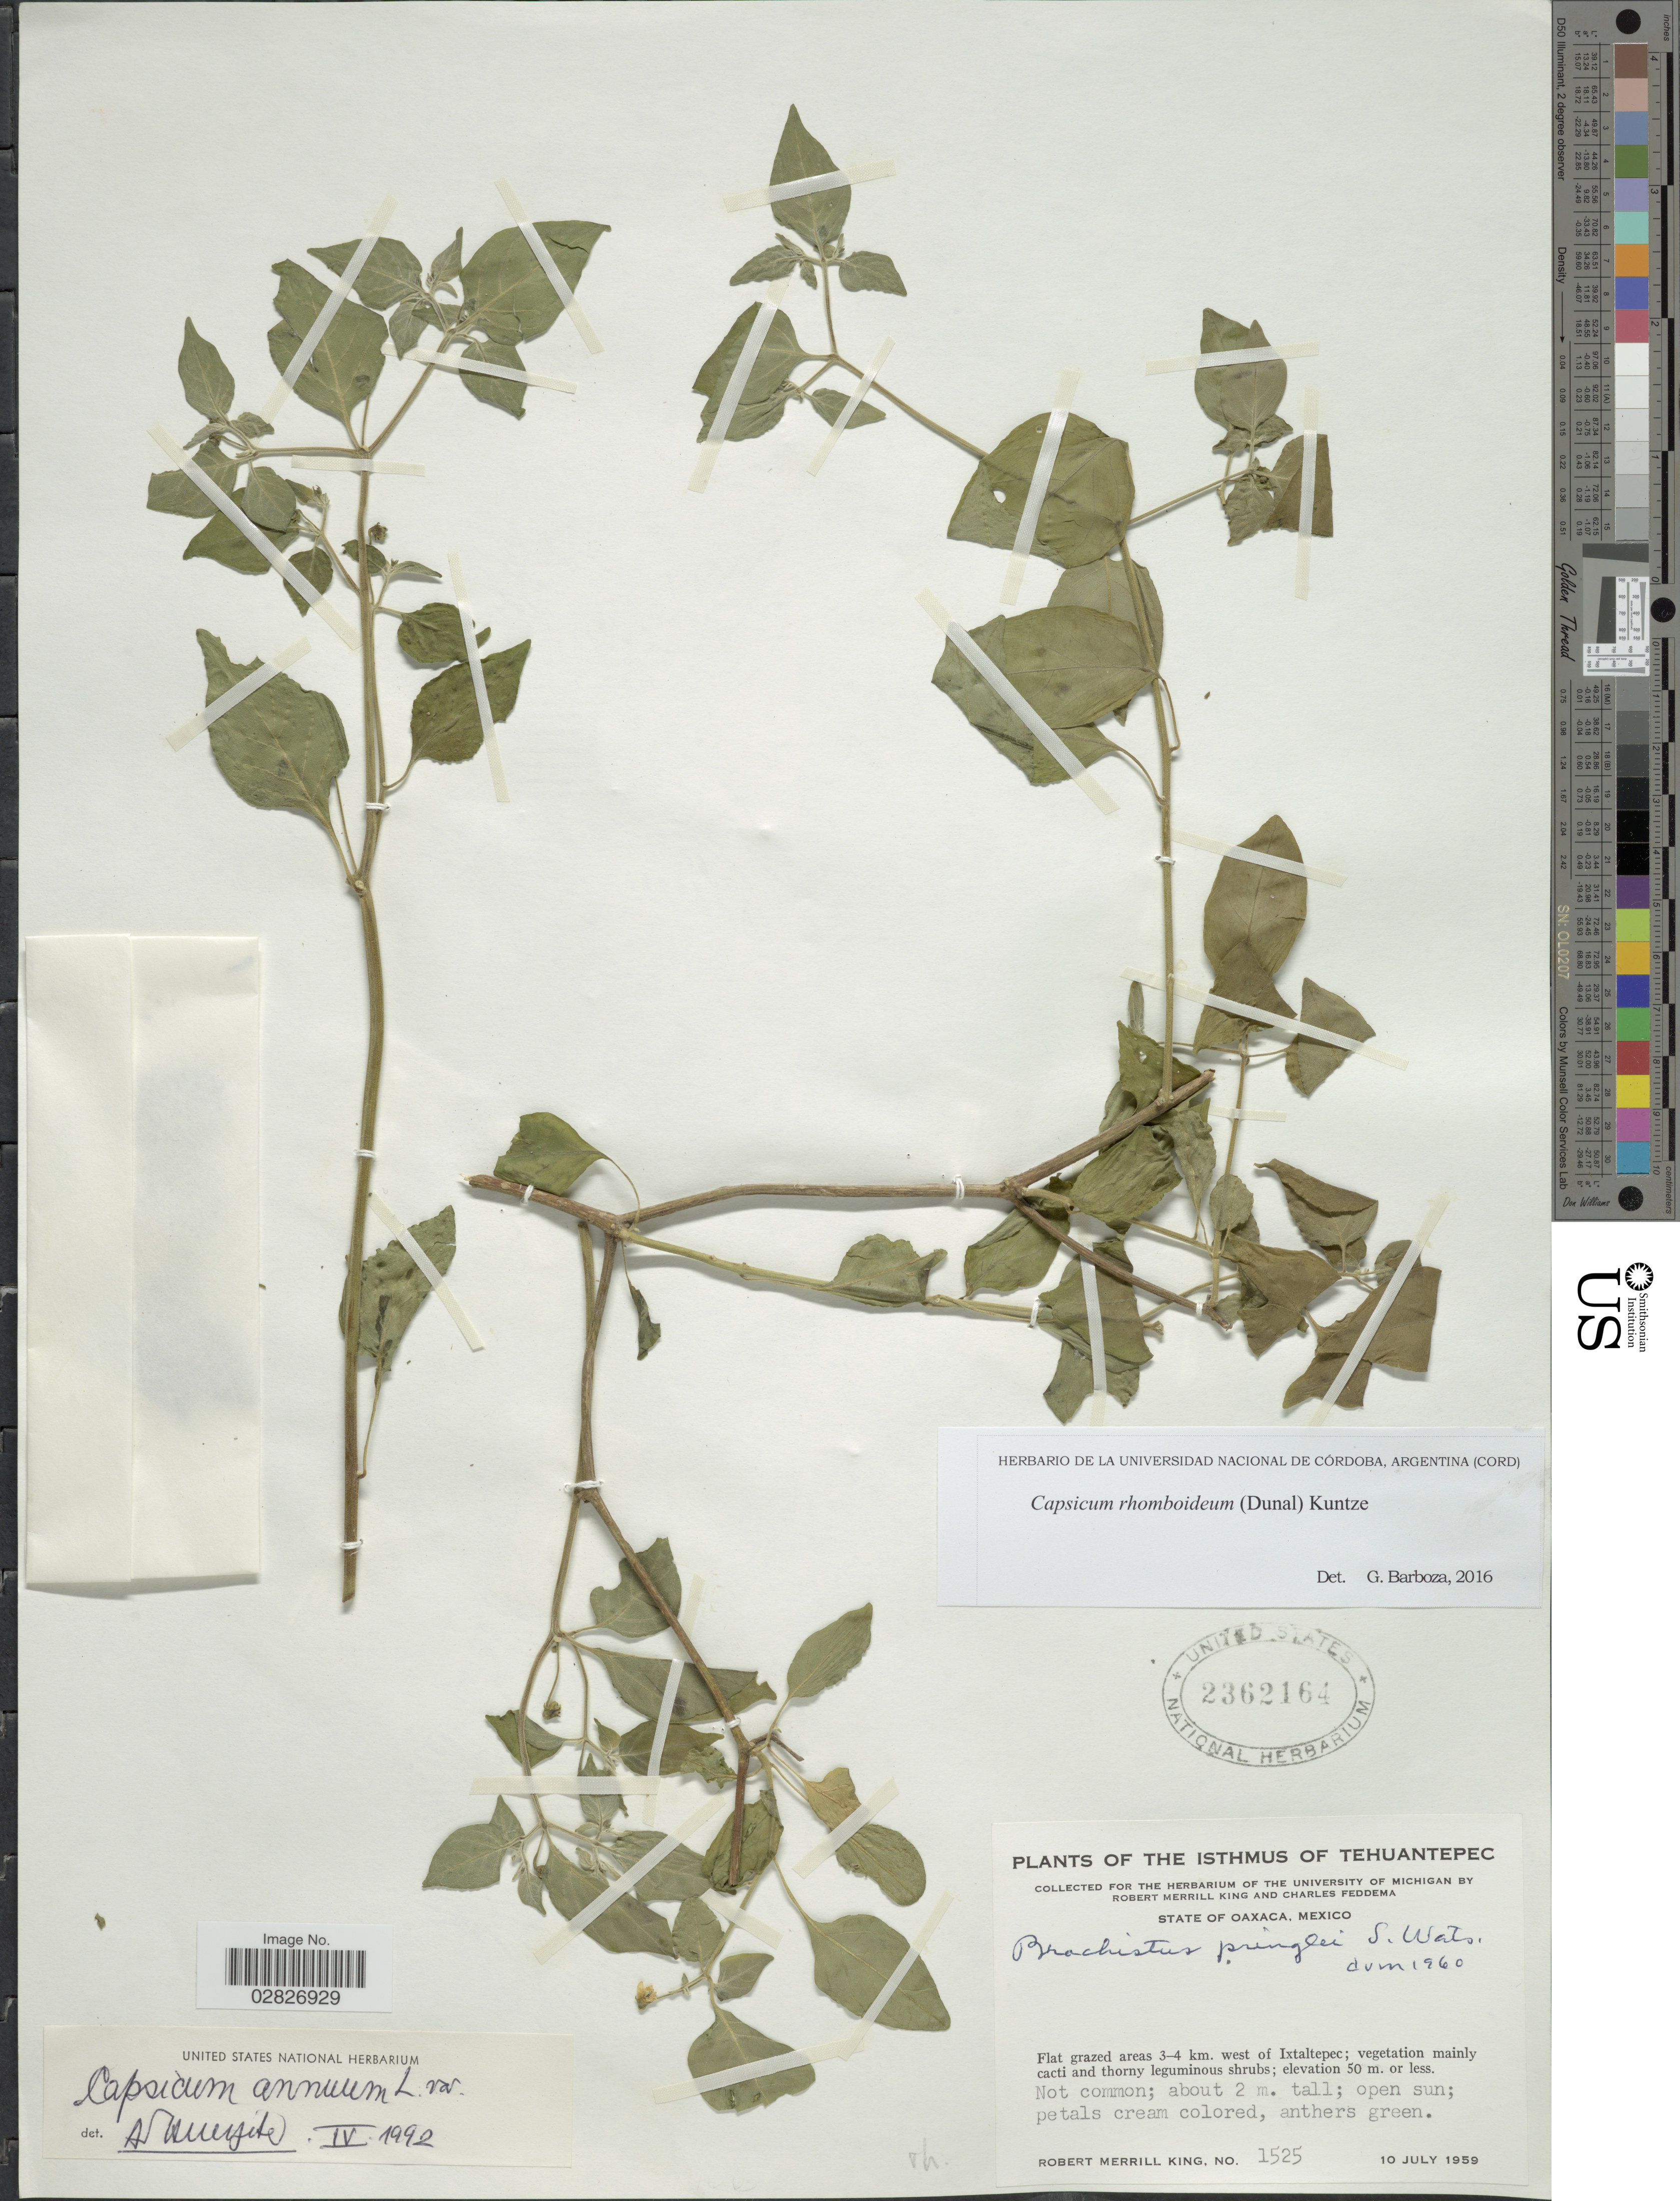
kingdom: Plantae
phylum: Tracheophyta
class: Magnoliopsida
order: Solanales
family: Solanaceae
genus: Capsicum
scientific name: Capsicum rhomboideum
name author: (Humb. & Bonpl. ex Dunal) Kuntze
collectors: R. M. King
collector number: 1525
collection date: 1959-07-10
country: Mexico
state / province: Oaxaca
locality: Isthmus of Tehuantepec. Flat grazed areas 3-4 km. west of Ixtaltepec.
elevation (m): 50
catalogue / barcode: US 2362164